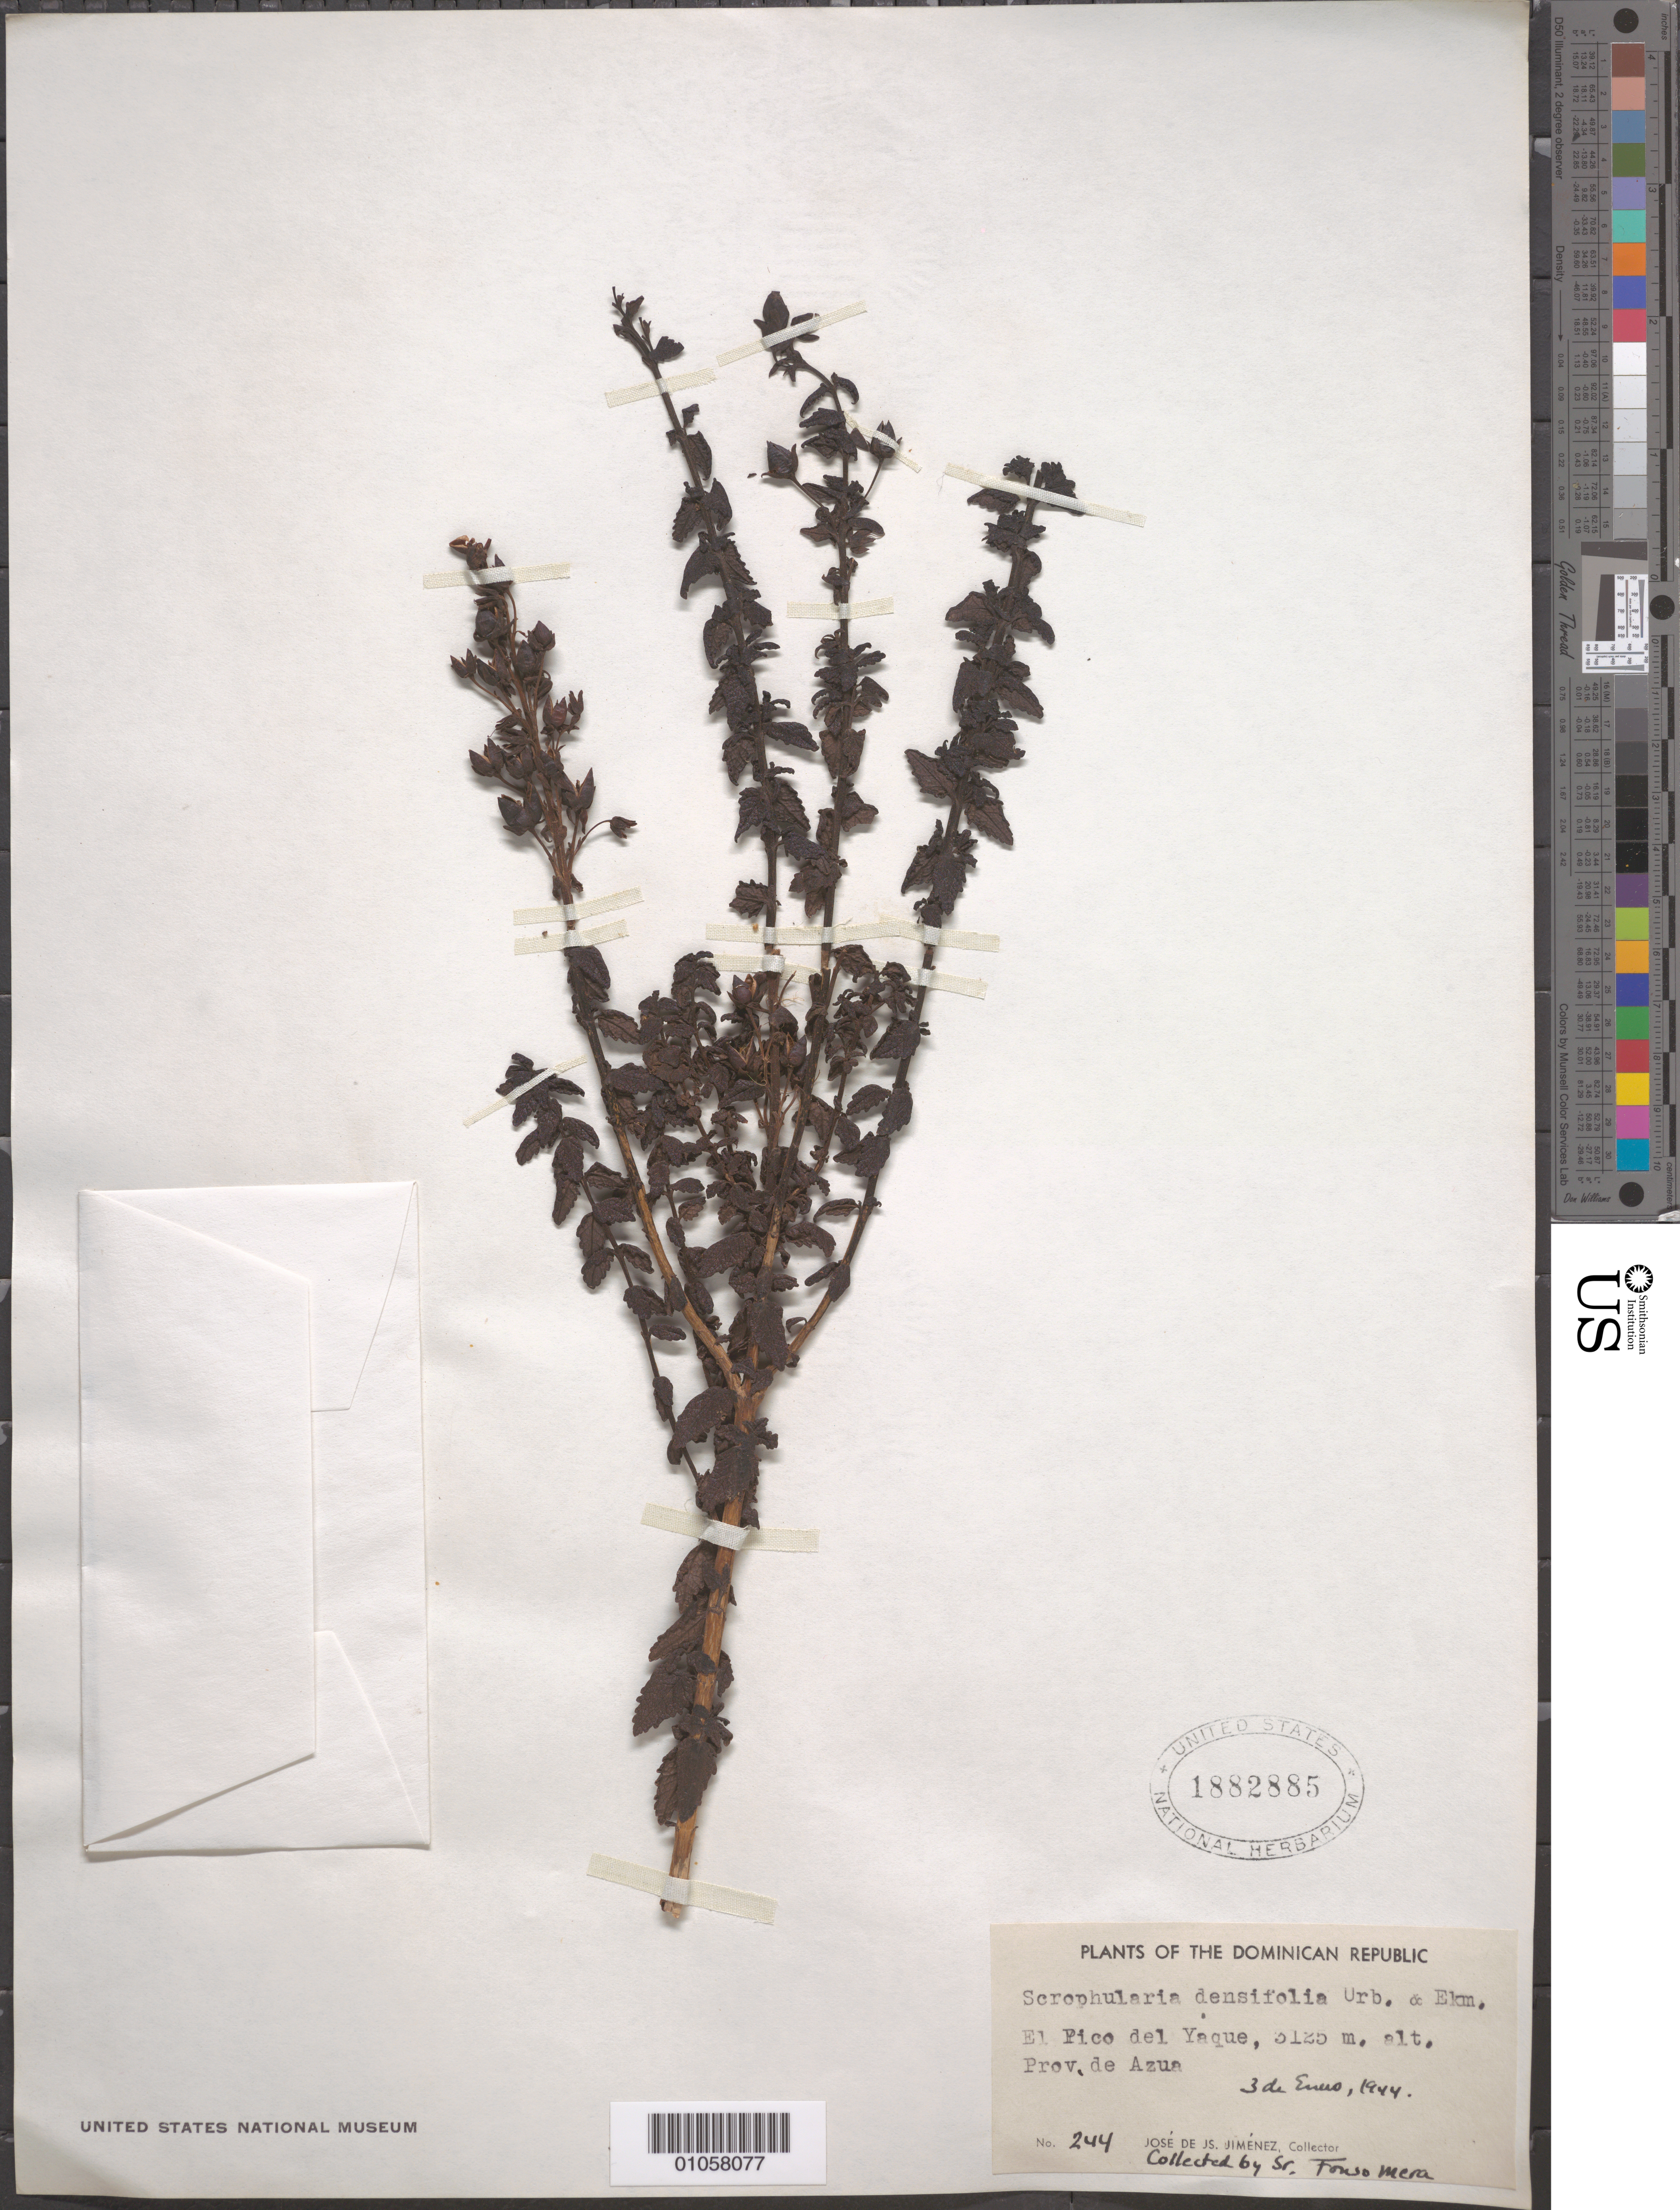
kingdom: Plantae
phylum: Tracheophyta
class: Magnoliopsida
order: Lamiales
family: Scrophulariaceae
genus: Scrophularia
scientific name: Scrophularia densiflora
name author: Urb. & Ekman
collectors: J. J. Jiménez Almonte & S. Fonsomera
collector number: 244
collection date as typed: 03 Jan 1944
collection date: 1944-01-03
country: Dominican Republic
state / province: Azua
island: Hispaniola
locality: El Pico del Yaque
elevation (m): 3125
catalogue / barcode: US 1882885